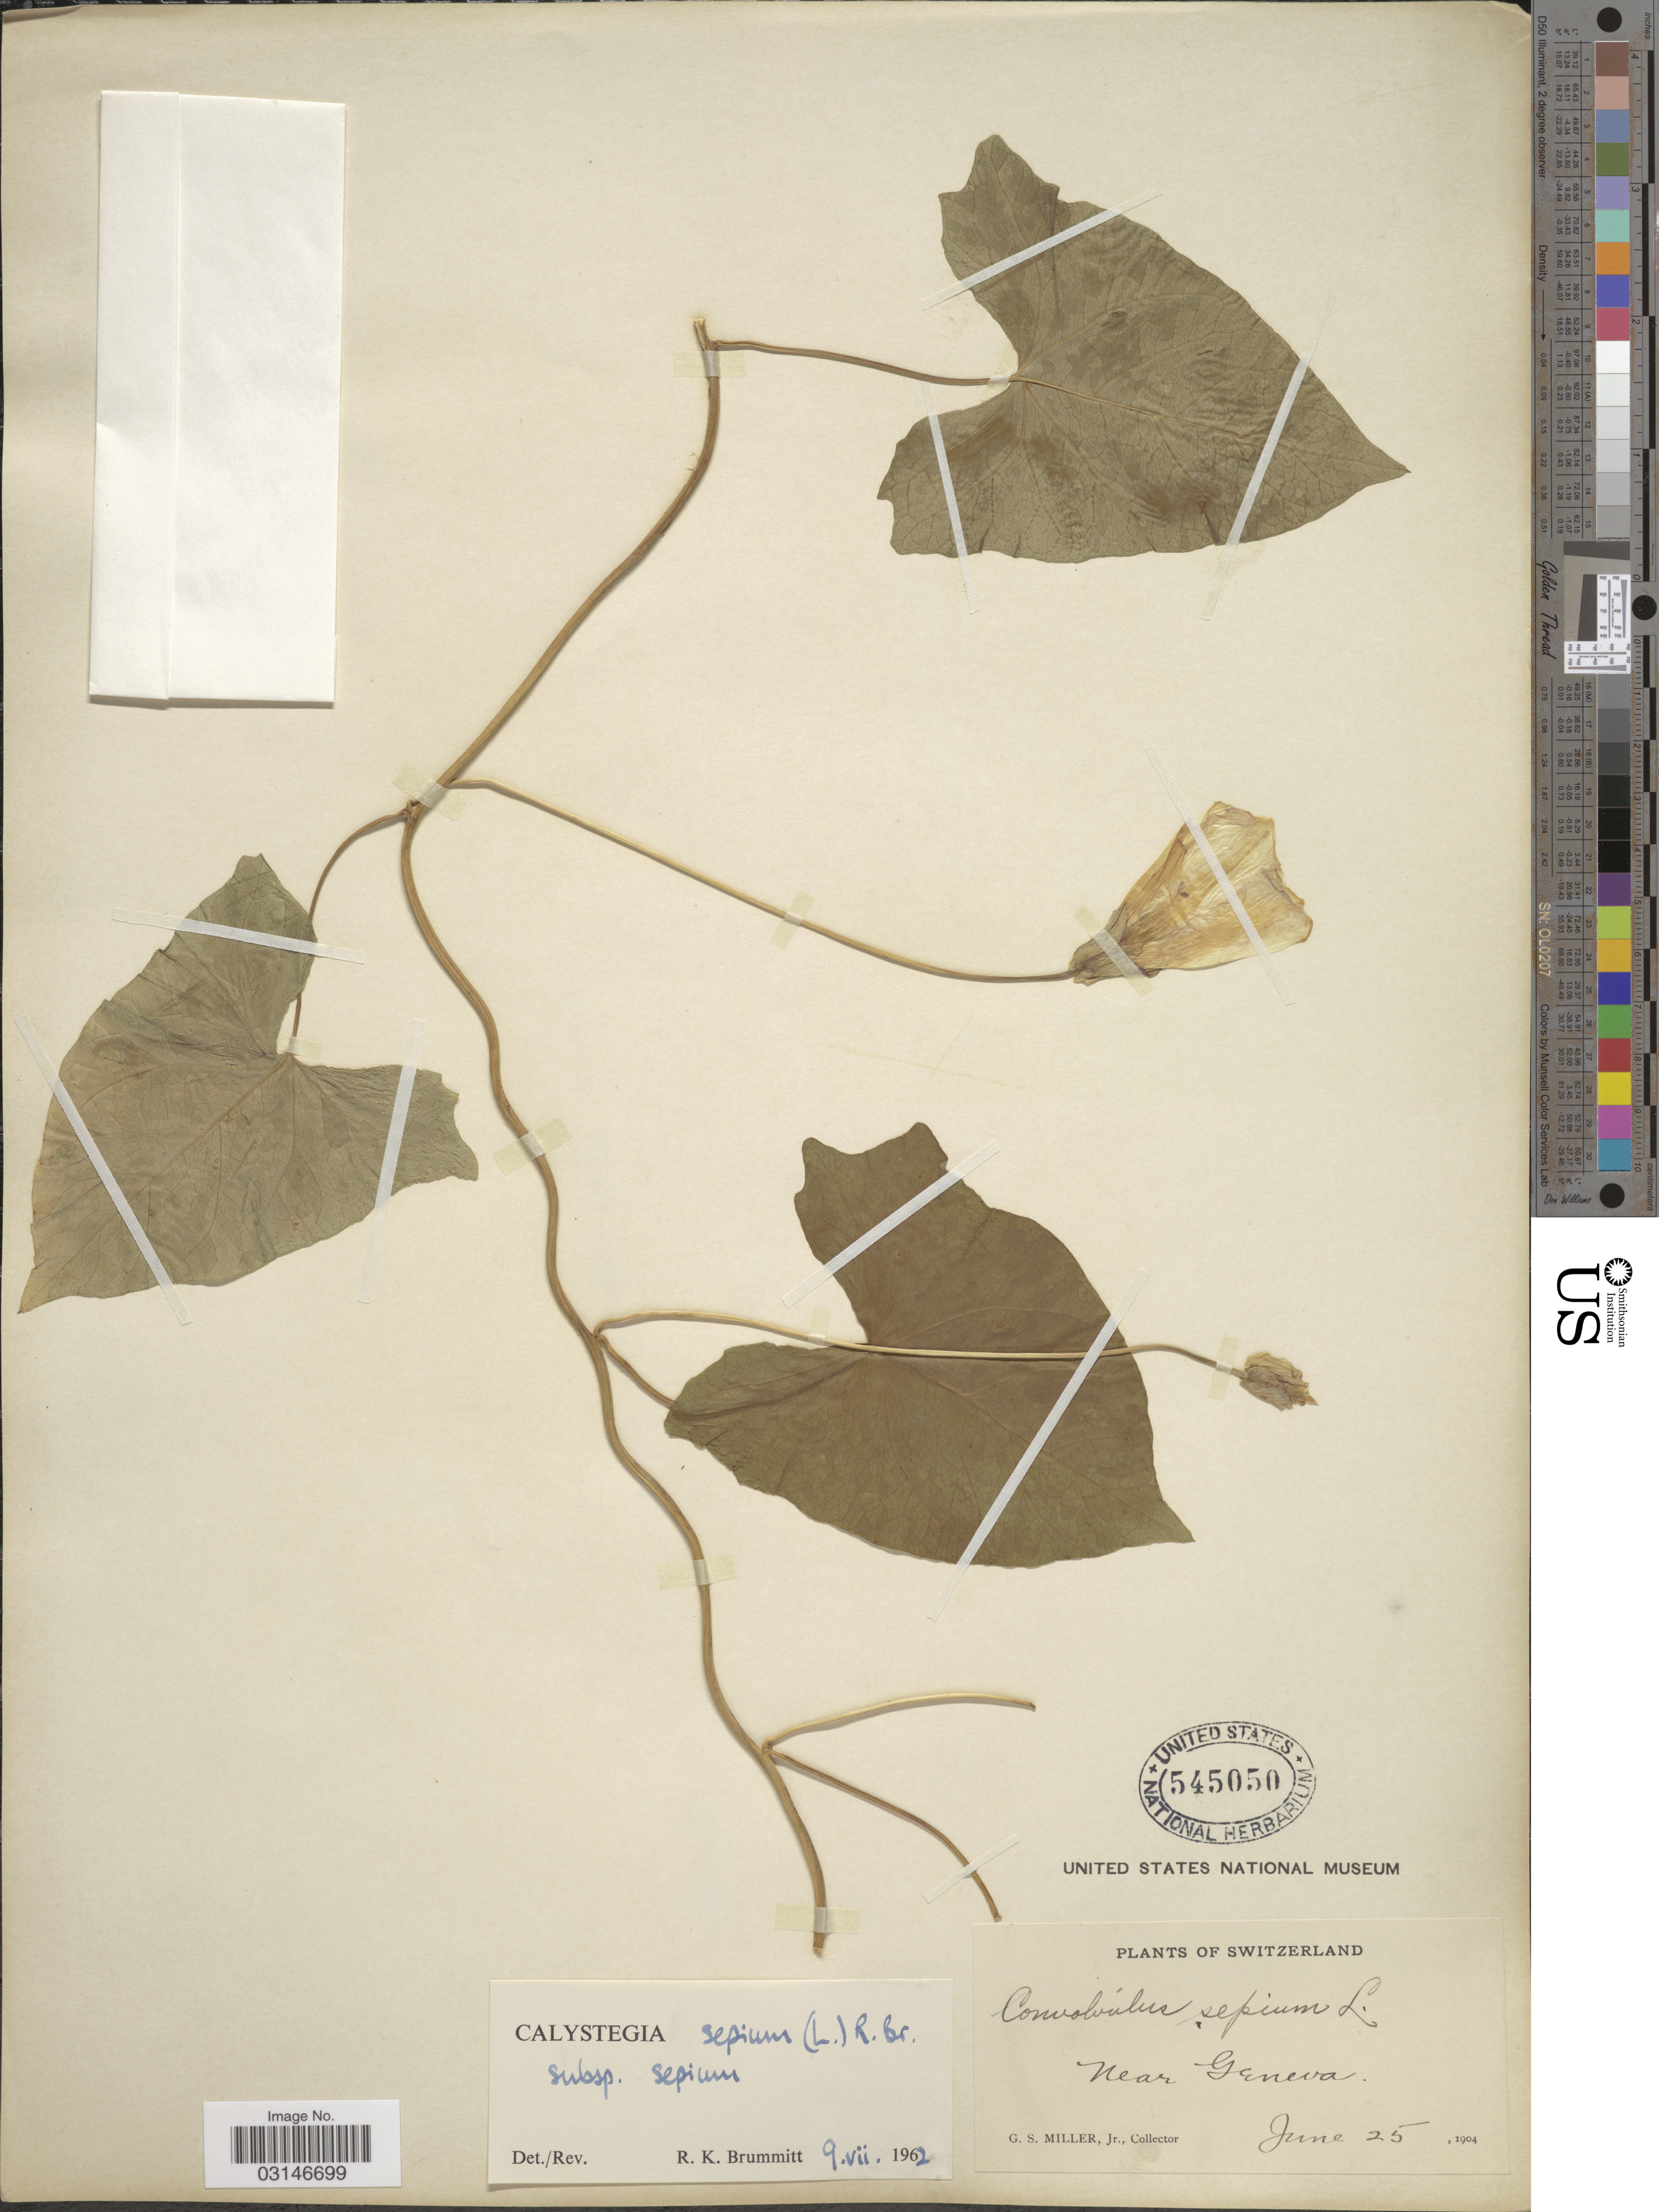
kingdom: Plantae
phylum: Tracheophyta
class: Magnoliopsida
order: Solanales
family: Convolvulaceae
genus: Calystegia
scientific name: Calystegia sepium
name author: (L.) R. Br.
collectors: G. S. Miller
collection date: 1904-06-25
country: Switzerland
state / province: Genève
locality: Near Geneva.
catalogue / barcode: US 545050